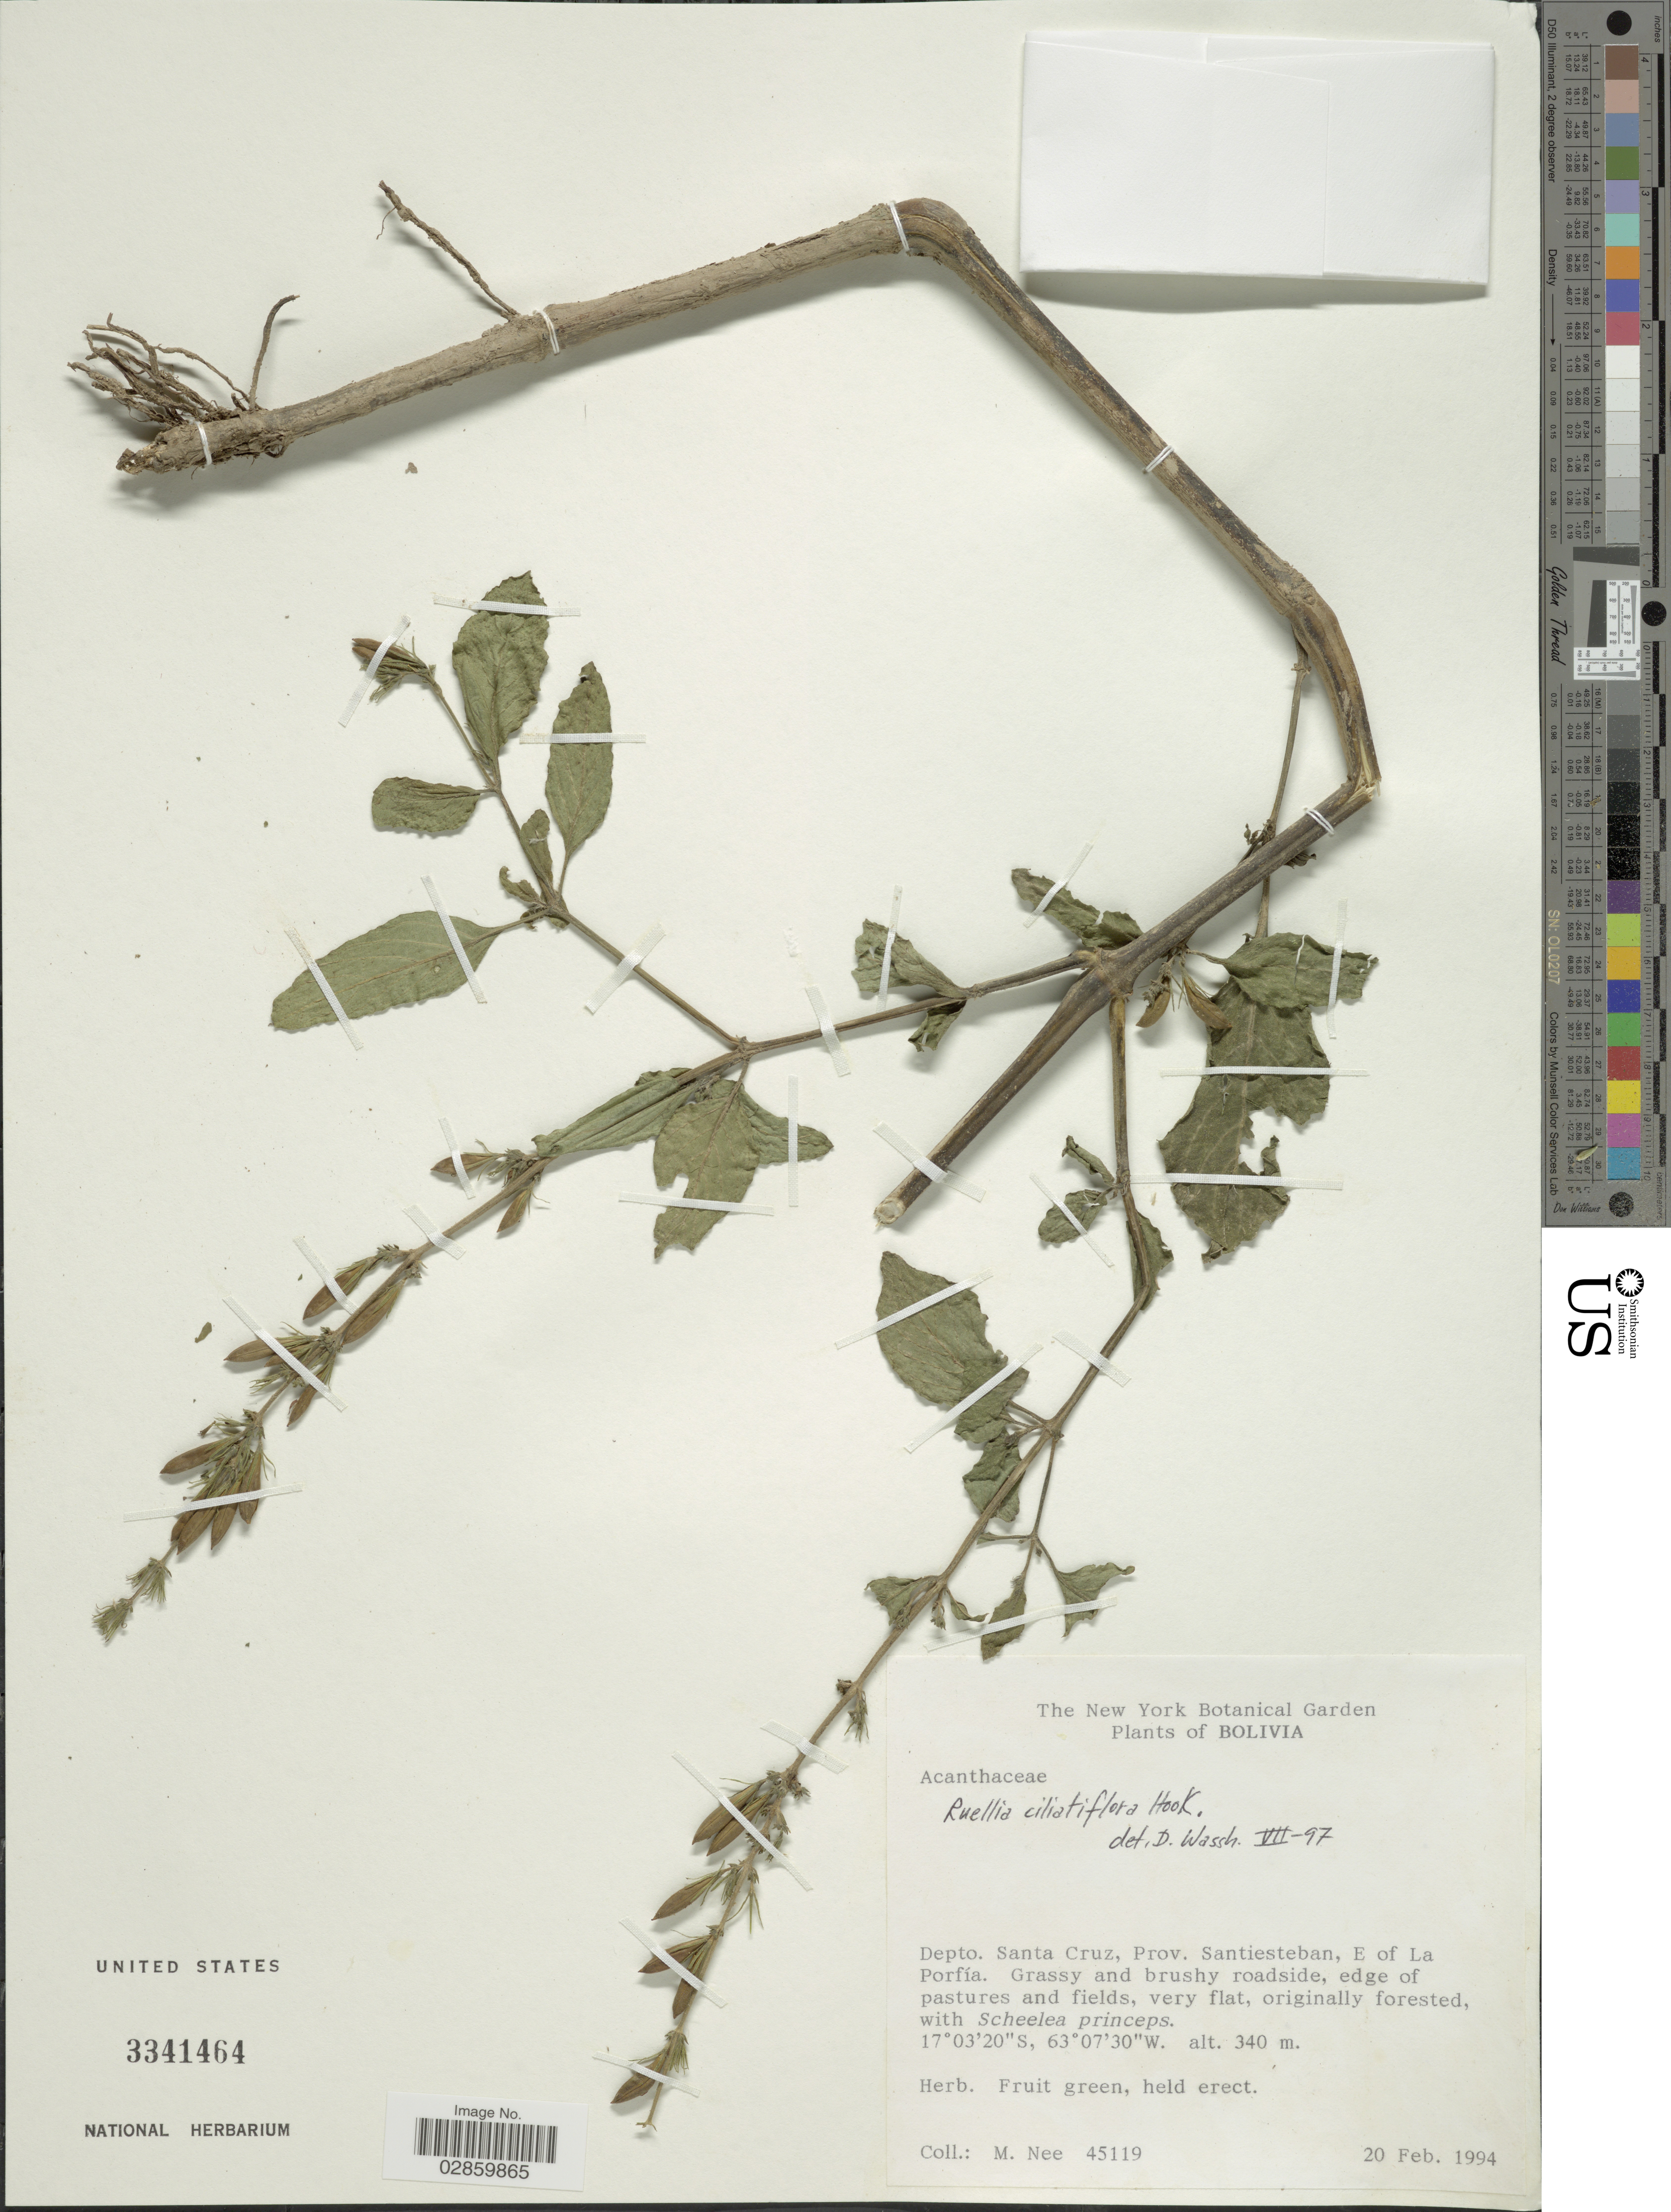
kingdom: Plantae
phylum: Tracheophyta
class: Magnoliopsida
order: Lamiales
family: Acanthaceae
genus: Ruellia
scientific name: Ruellia ciliatiflora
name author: Hook.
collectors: M. Nee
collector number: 45119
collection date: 1994-02-20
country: Bolivia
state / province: Santa Cruz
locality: Depto. Santa Cruz, Prov. Santiesteban, E of La Porfía.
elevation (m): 340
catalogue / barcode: US 3341464